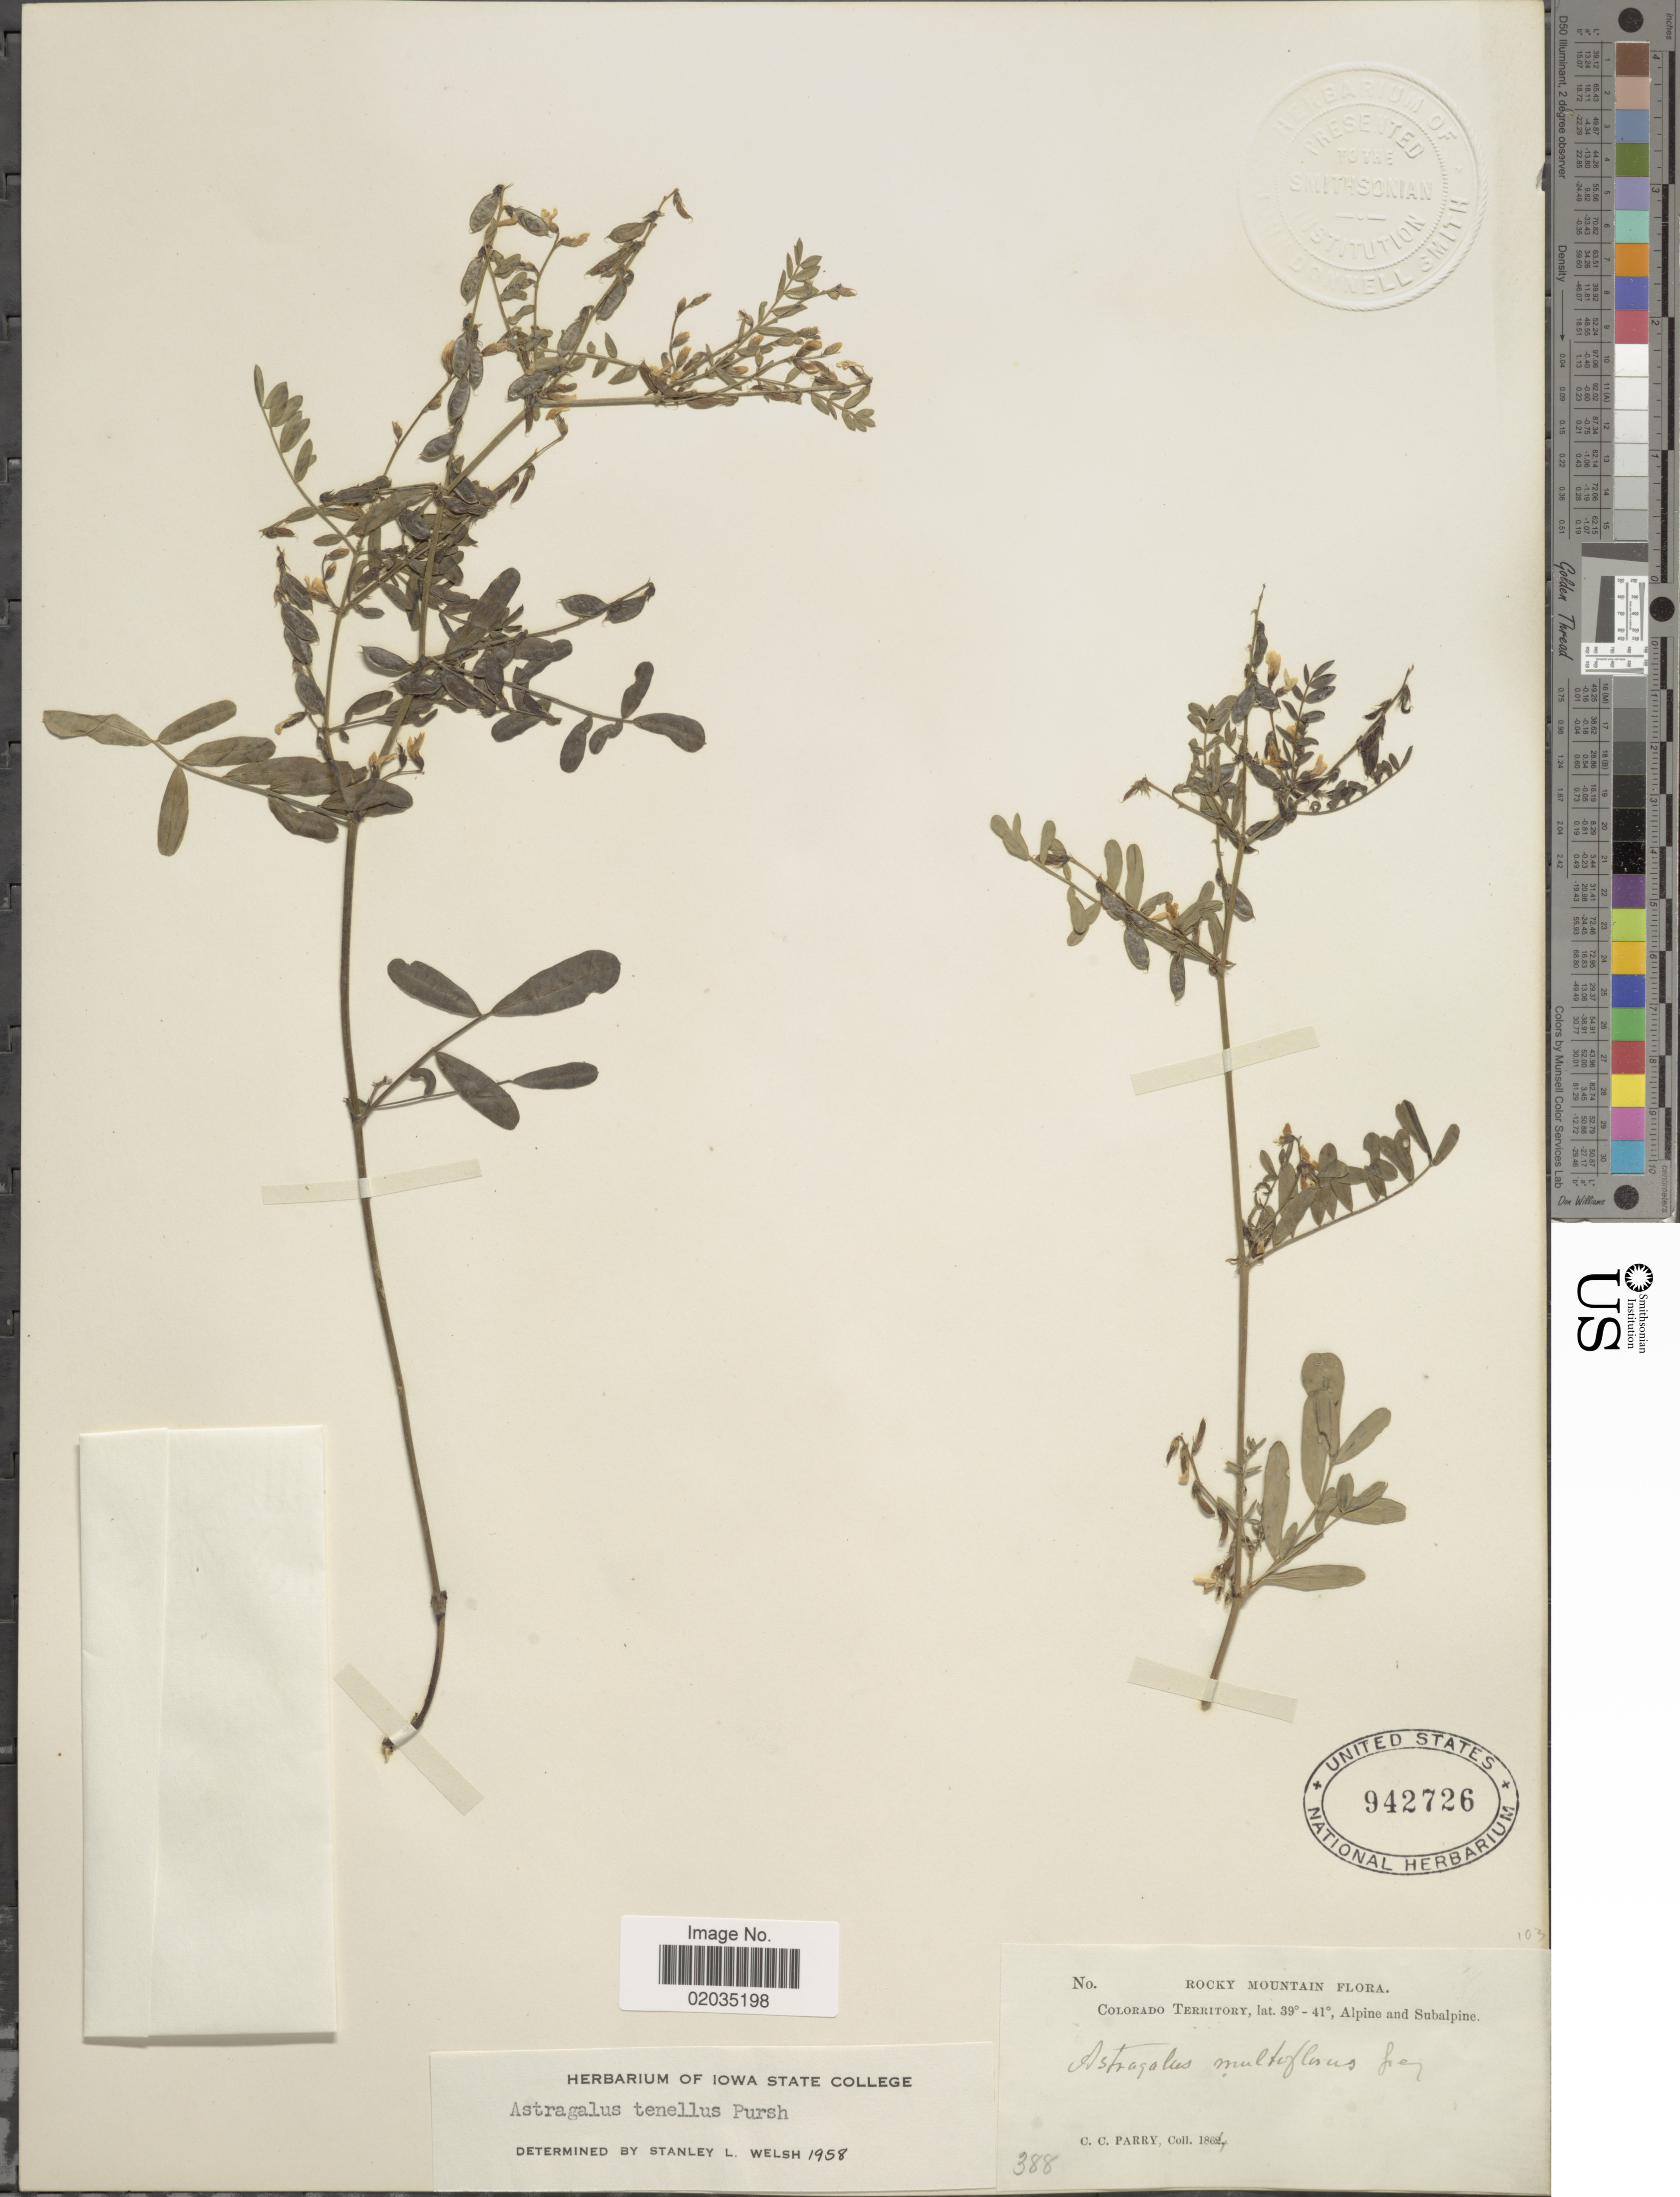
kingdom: Plantae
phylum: Tracheophyta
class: Magnoliopsida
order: Fabales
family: Fabaceae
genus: Astragalus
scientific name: Astragalus tenellus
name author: Pursh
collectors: C. C. Parry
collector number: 388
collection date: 1864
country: United States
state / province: Colorado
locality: Rocky Mountain, Alpine and Subalpine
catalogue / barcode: US 942726